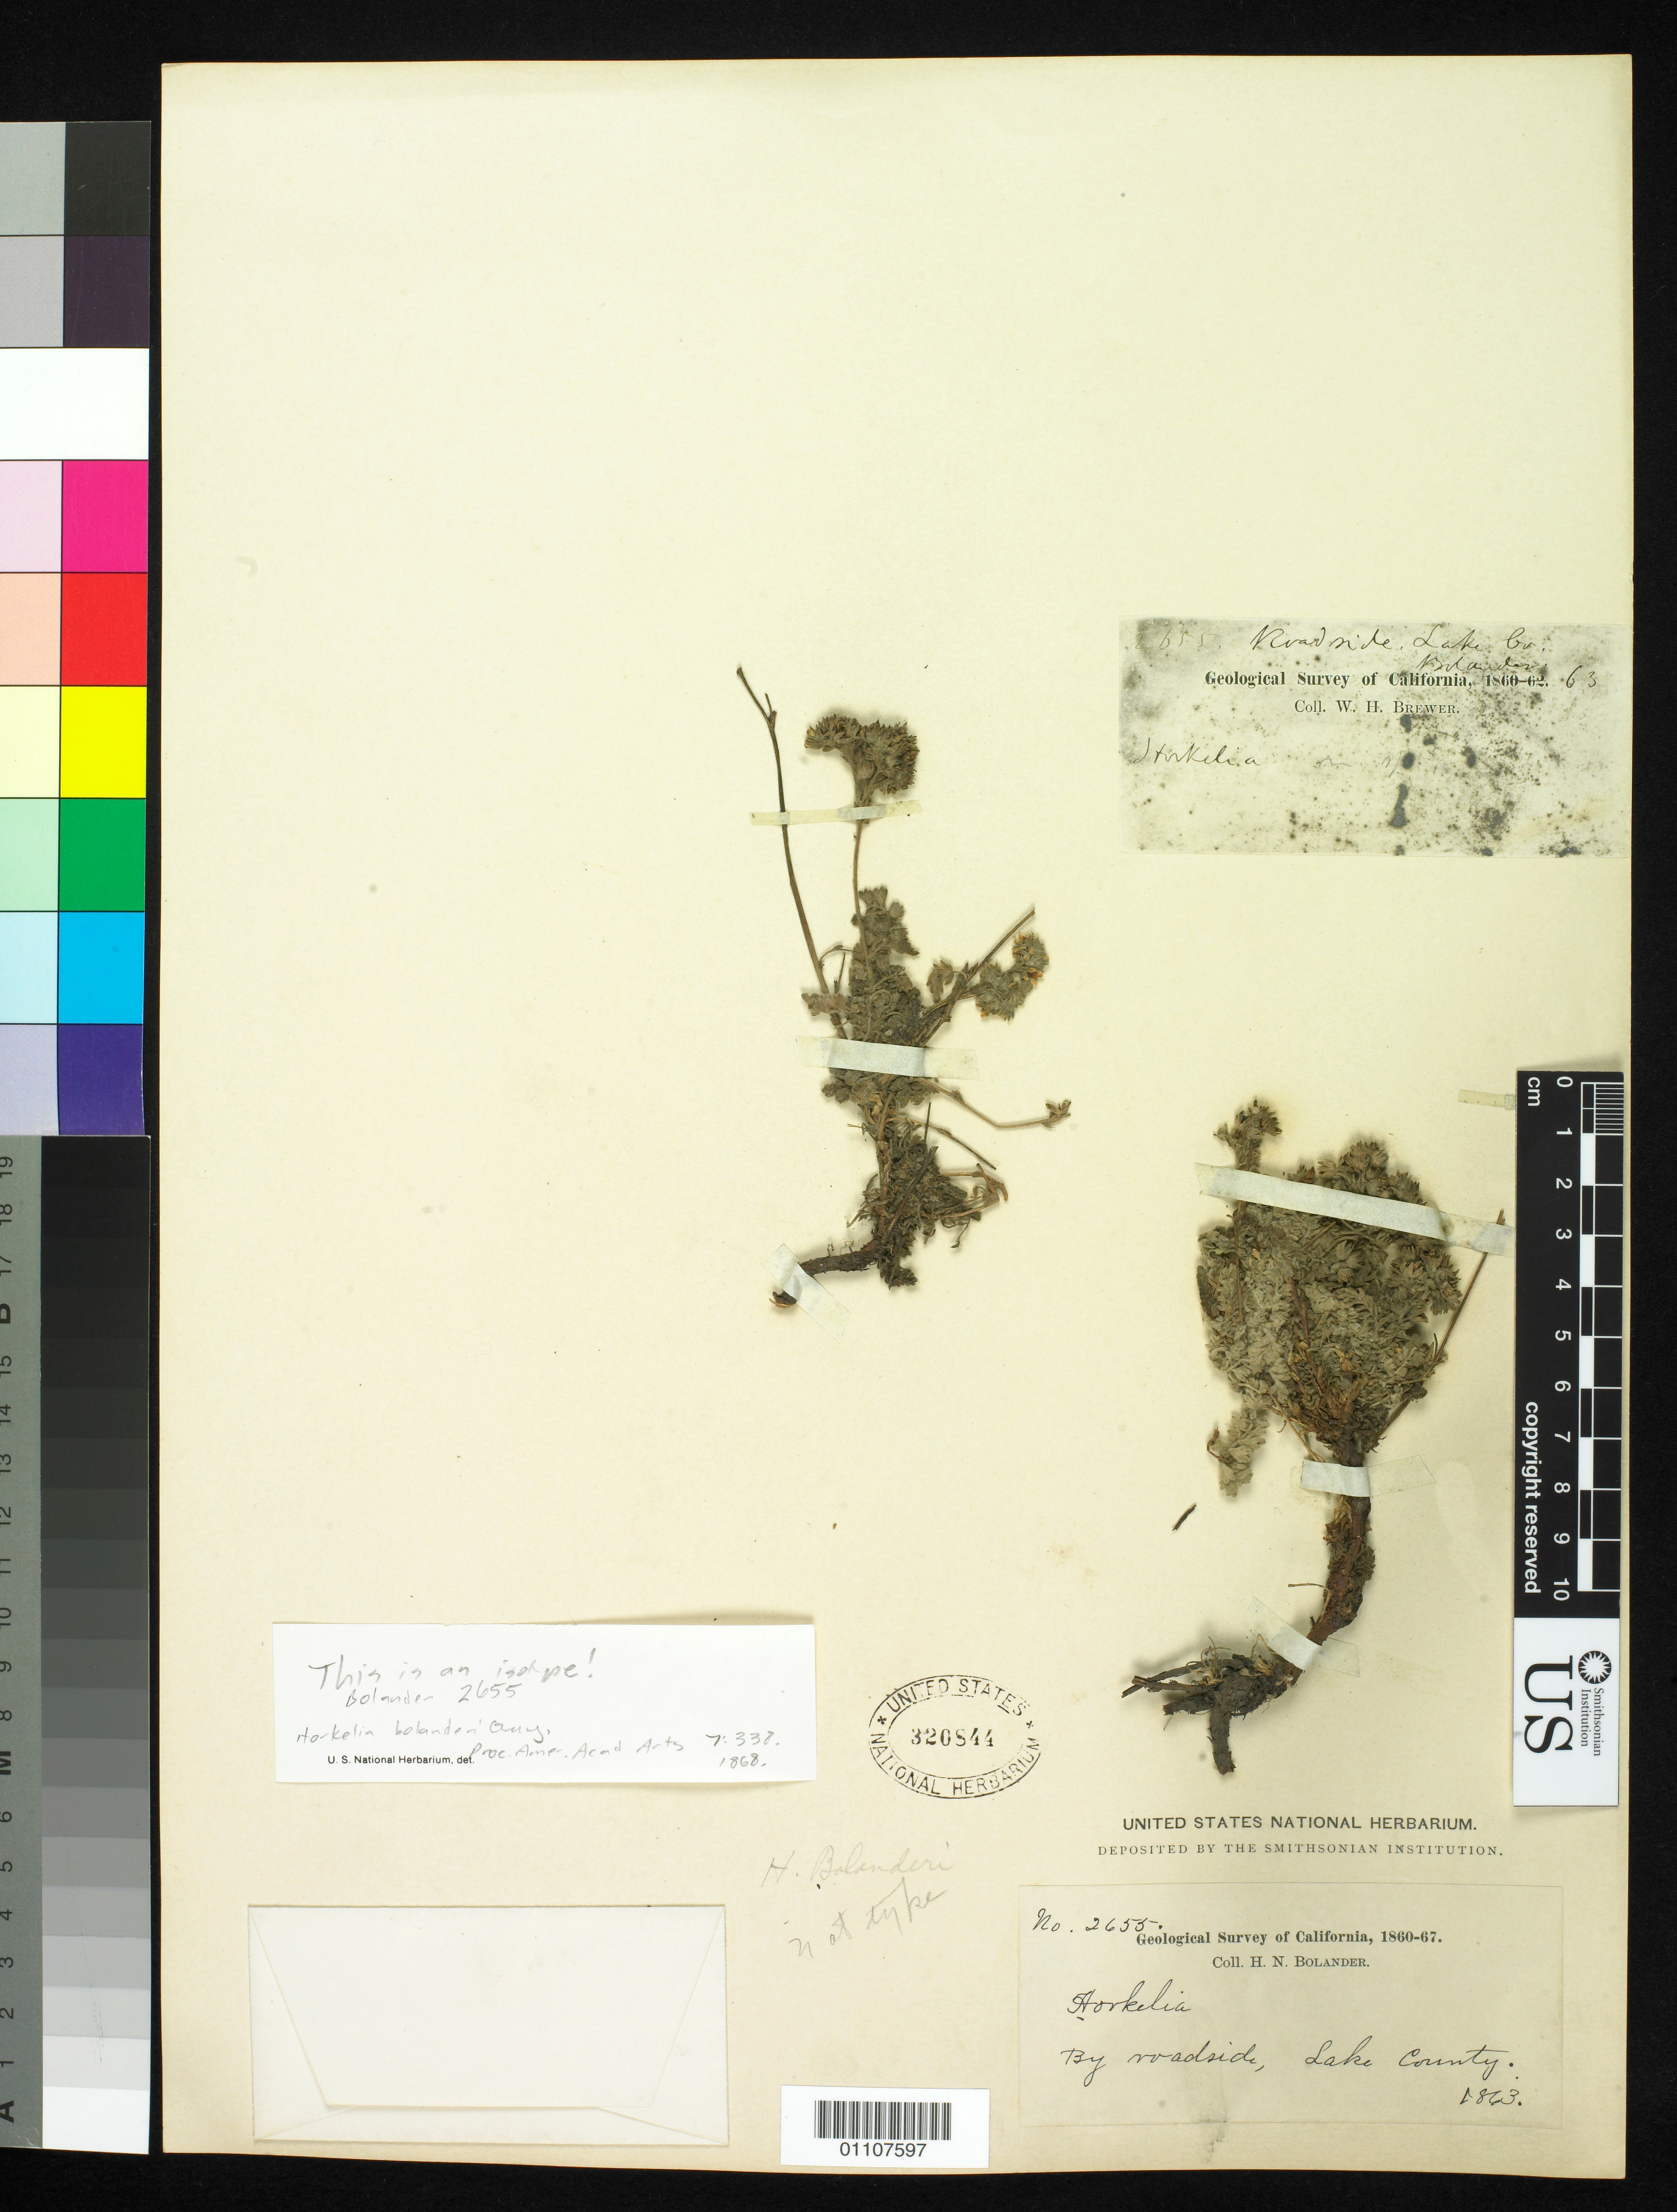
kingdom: Plantae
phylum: Tracheophyta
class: Magnoliopsida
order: Rosales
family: Rosaceae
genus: Horkelia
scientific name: Horkelia bolanderi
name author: A. Gray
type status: Isotype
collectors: H. Bolander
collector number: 2655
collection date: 1863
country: United States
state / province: California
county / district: Lake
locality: Near clear Lake.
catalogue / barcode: US 320844